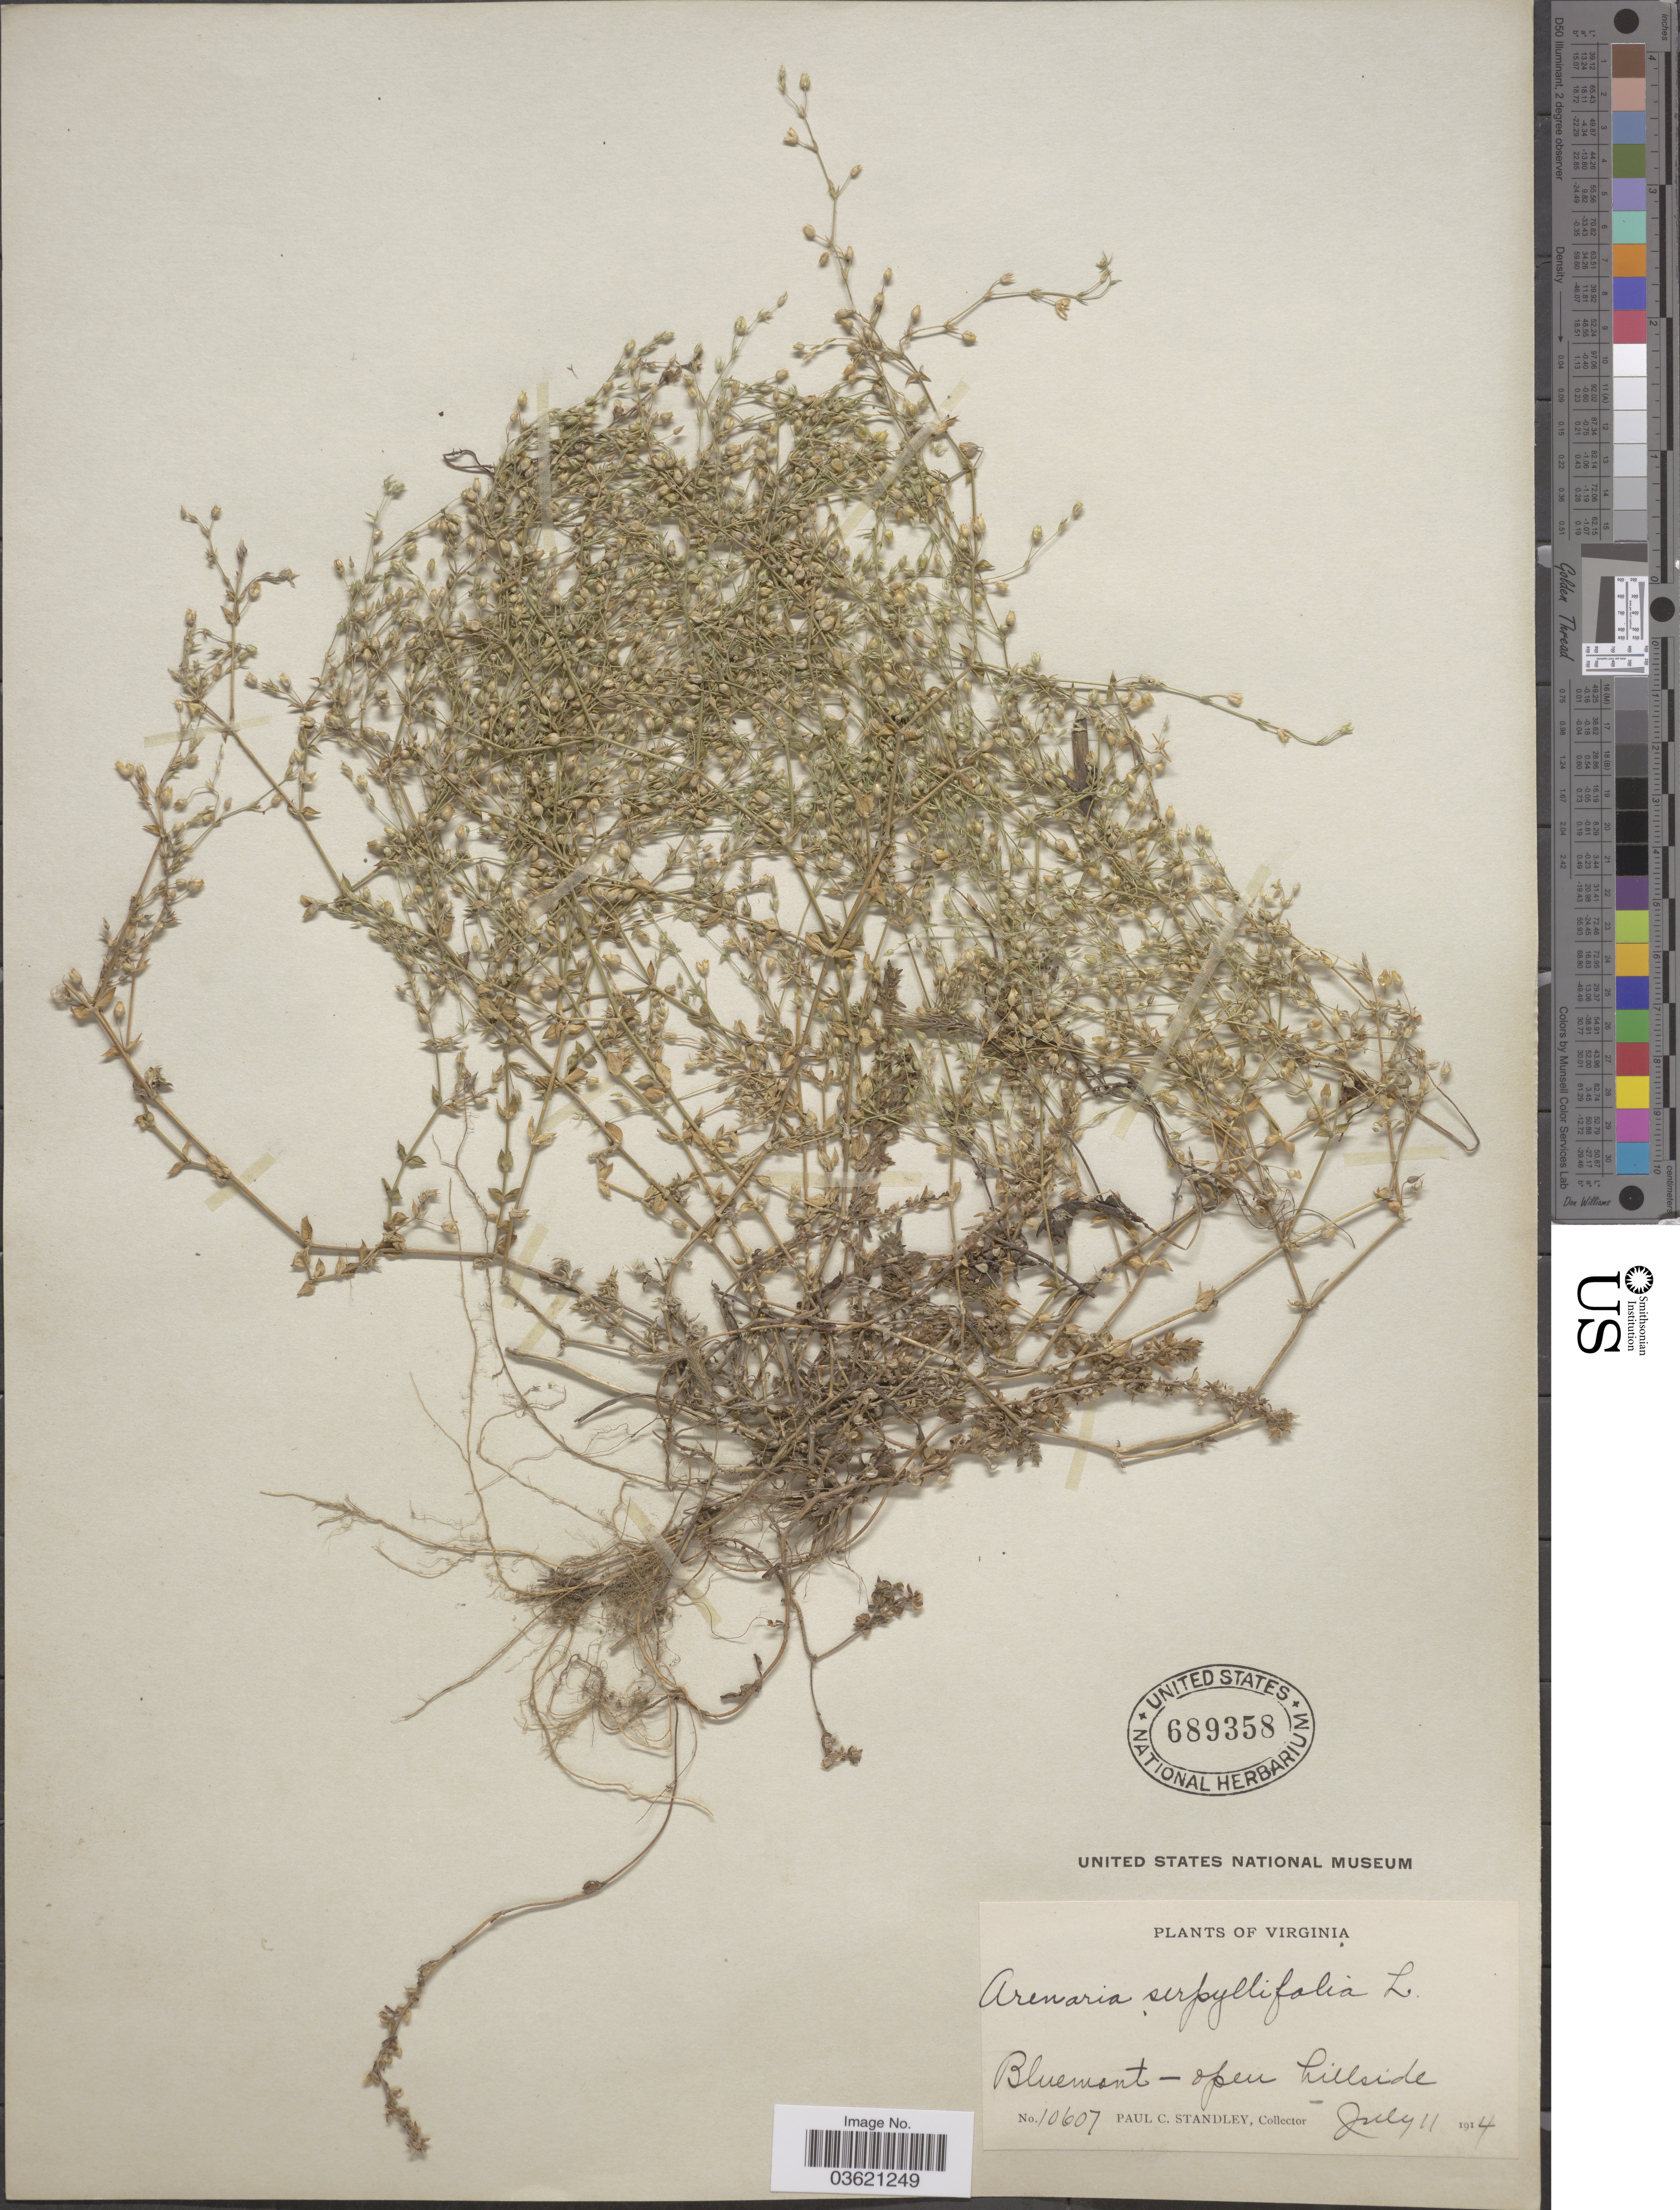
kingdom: Plantae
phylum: Tracheophyta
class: Magnoliopsida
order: Caryophyllales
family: Caryophyllaceae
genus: Arenaria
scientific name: Arenaria serpyllifolia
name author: L.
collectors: P. C. Standley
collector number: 10607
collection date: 1914-07-11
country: United States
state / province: Virginia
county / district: Loudoun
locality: Bluemont - open hillside.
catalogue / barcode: US 689358